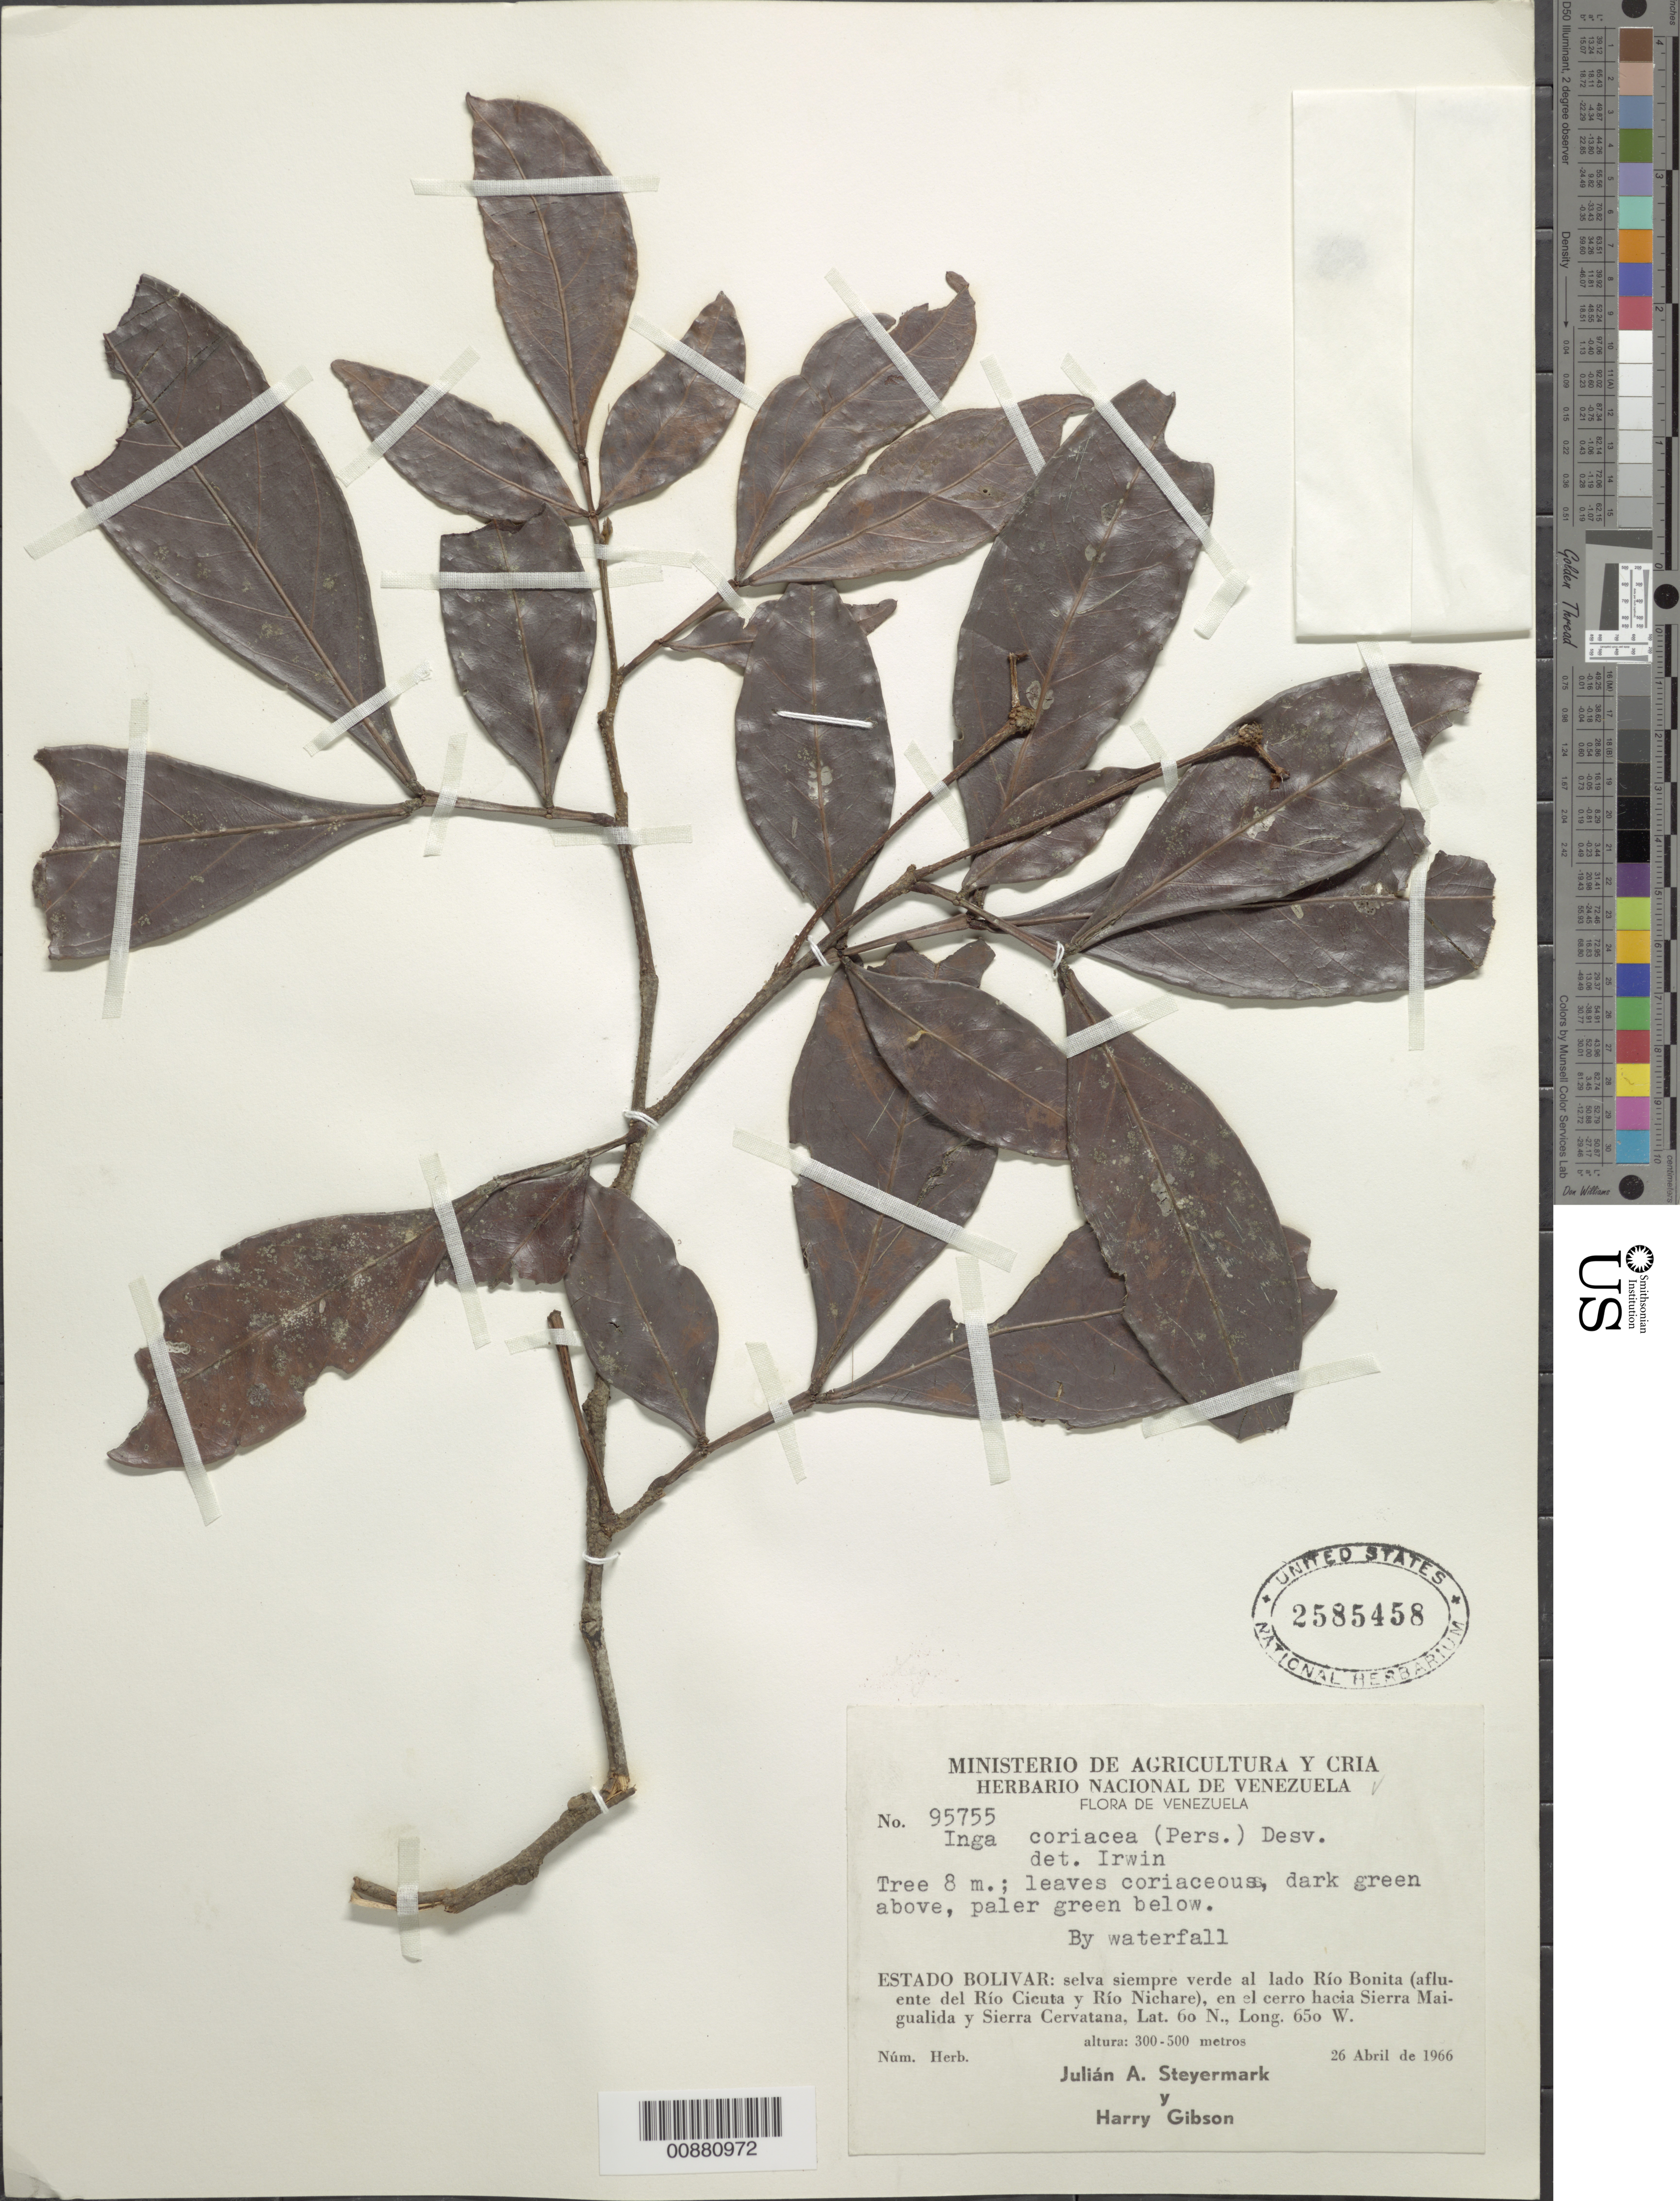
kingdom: Plantae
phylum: Tracheophyta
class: Magnoliopsida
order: Fabales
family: Fabaceae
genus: Inga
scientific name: Inga sertulifera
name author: DC.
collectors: J. Steyermark & H. Gibson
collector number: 95755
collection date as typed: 26-Apr-66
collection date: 1966-04-26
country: Venezuela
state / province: Bolívar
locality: Río Bonita (aflu. Río Cicuta y Río Nichare), Cerro hacia Sierra Maigualida y Sierra Cervatana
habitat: By waterfall; selva siempre verde al lado rio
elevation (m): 300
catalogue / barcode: US 2585458